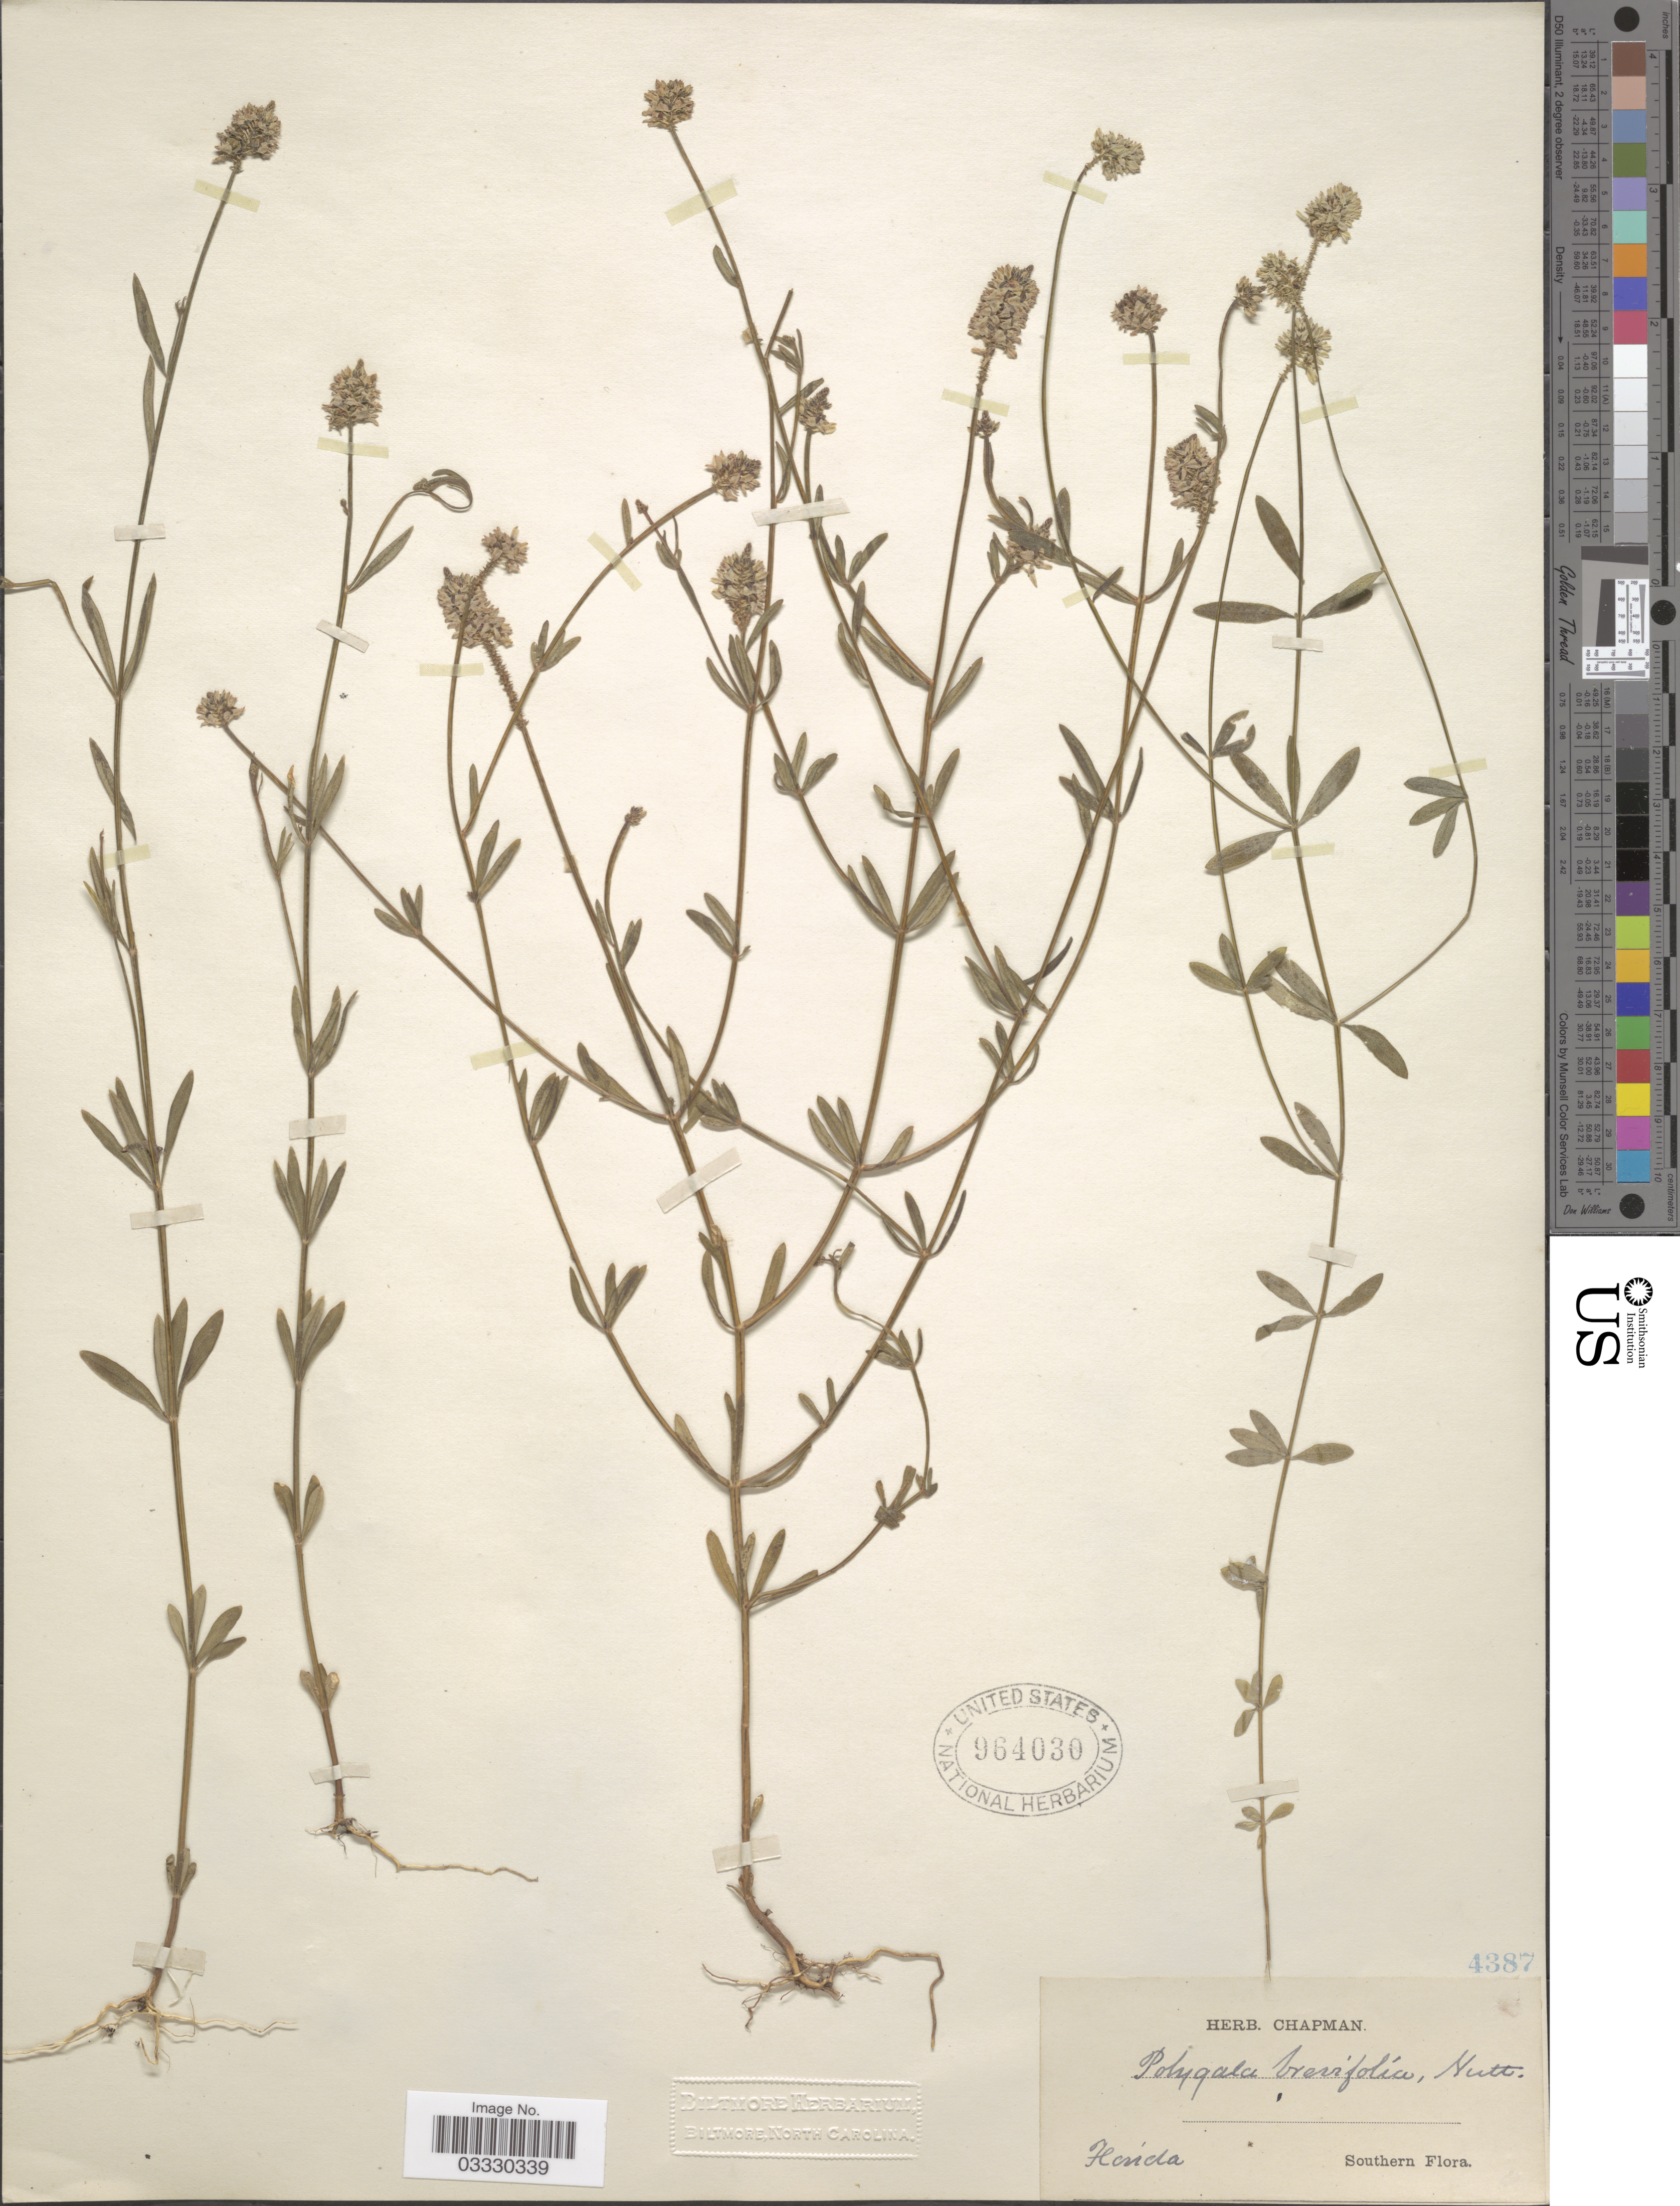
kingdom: Plantae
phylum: Tracheophyta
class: Magnoliopsida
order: Fabales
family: Polygalaceae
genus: Polygala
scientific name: Polygala brevifolia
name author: Nutt.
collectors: ex herb. Chapman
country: United States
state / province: Florida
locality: Southern.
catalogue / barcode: US 964030